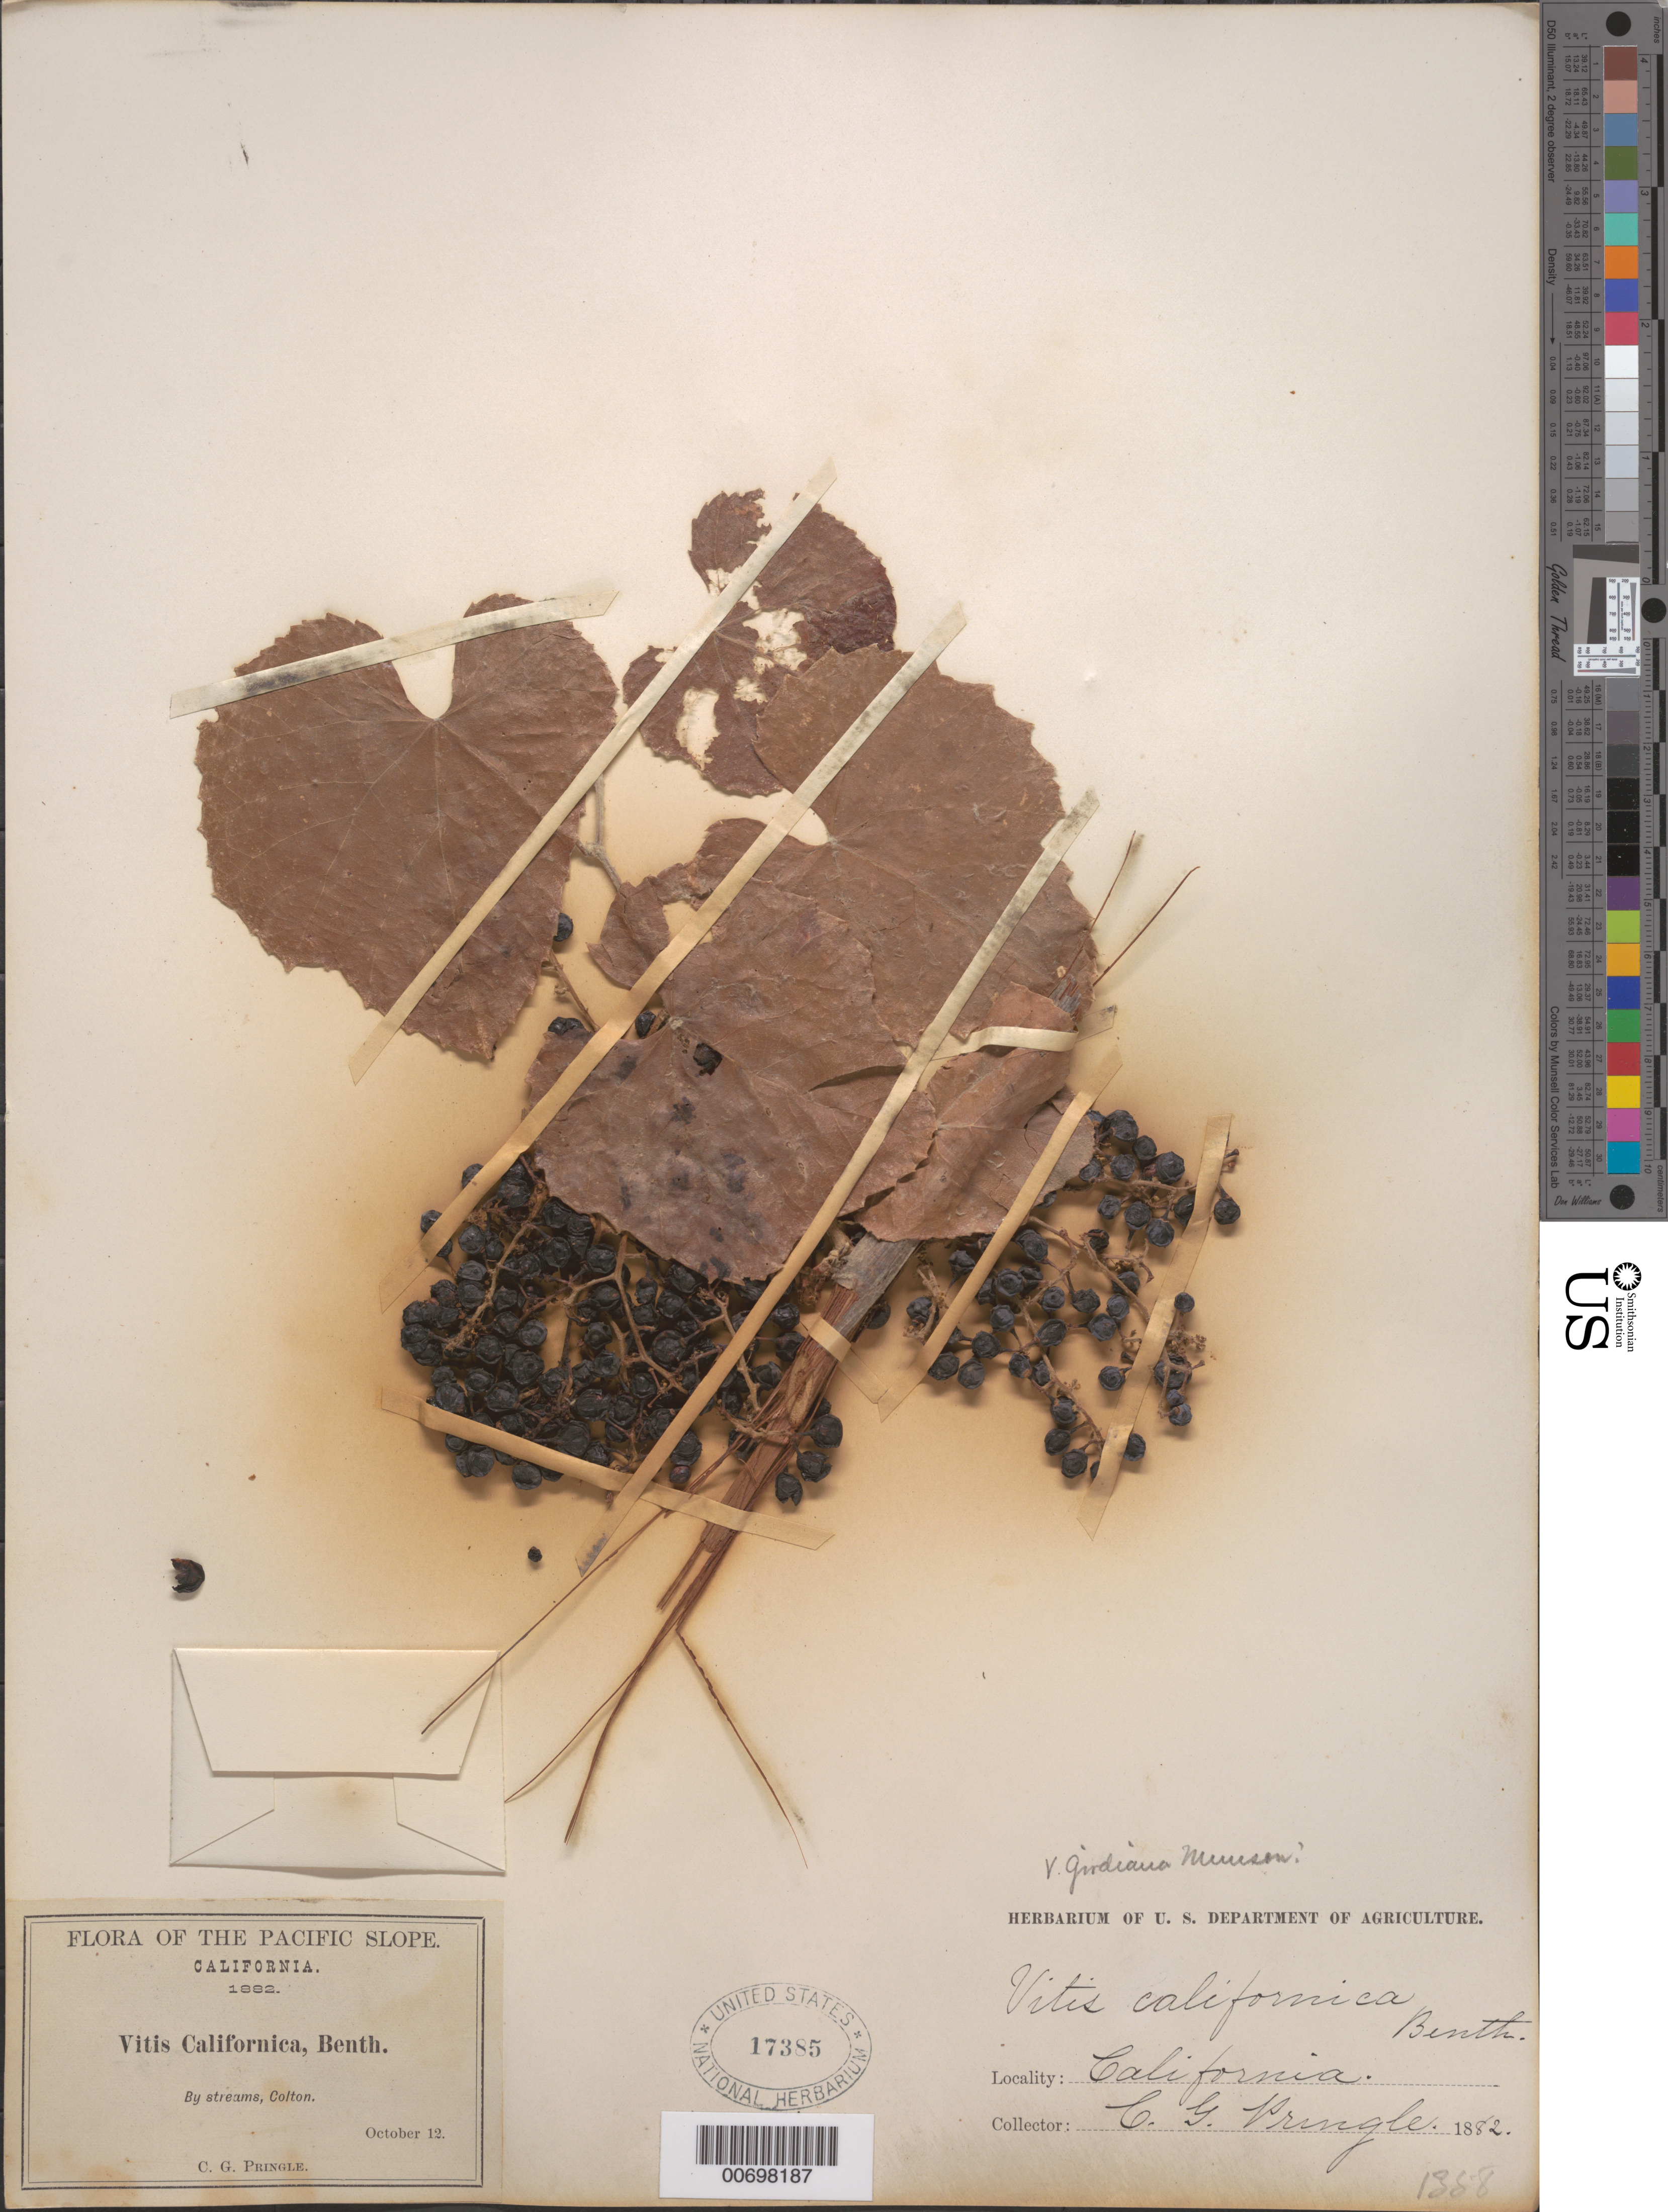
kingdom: Plantae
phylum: Tracheophyta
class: Magnoliopsida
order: Vitales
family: Vitaceae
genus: Vitis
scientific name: Vitis girdiana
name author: Munson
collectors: C. G. Pringle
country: United States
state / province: California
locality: By streams, Colton.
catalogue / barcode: US 17385